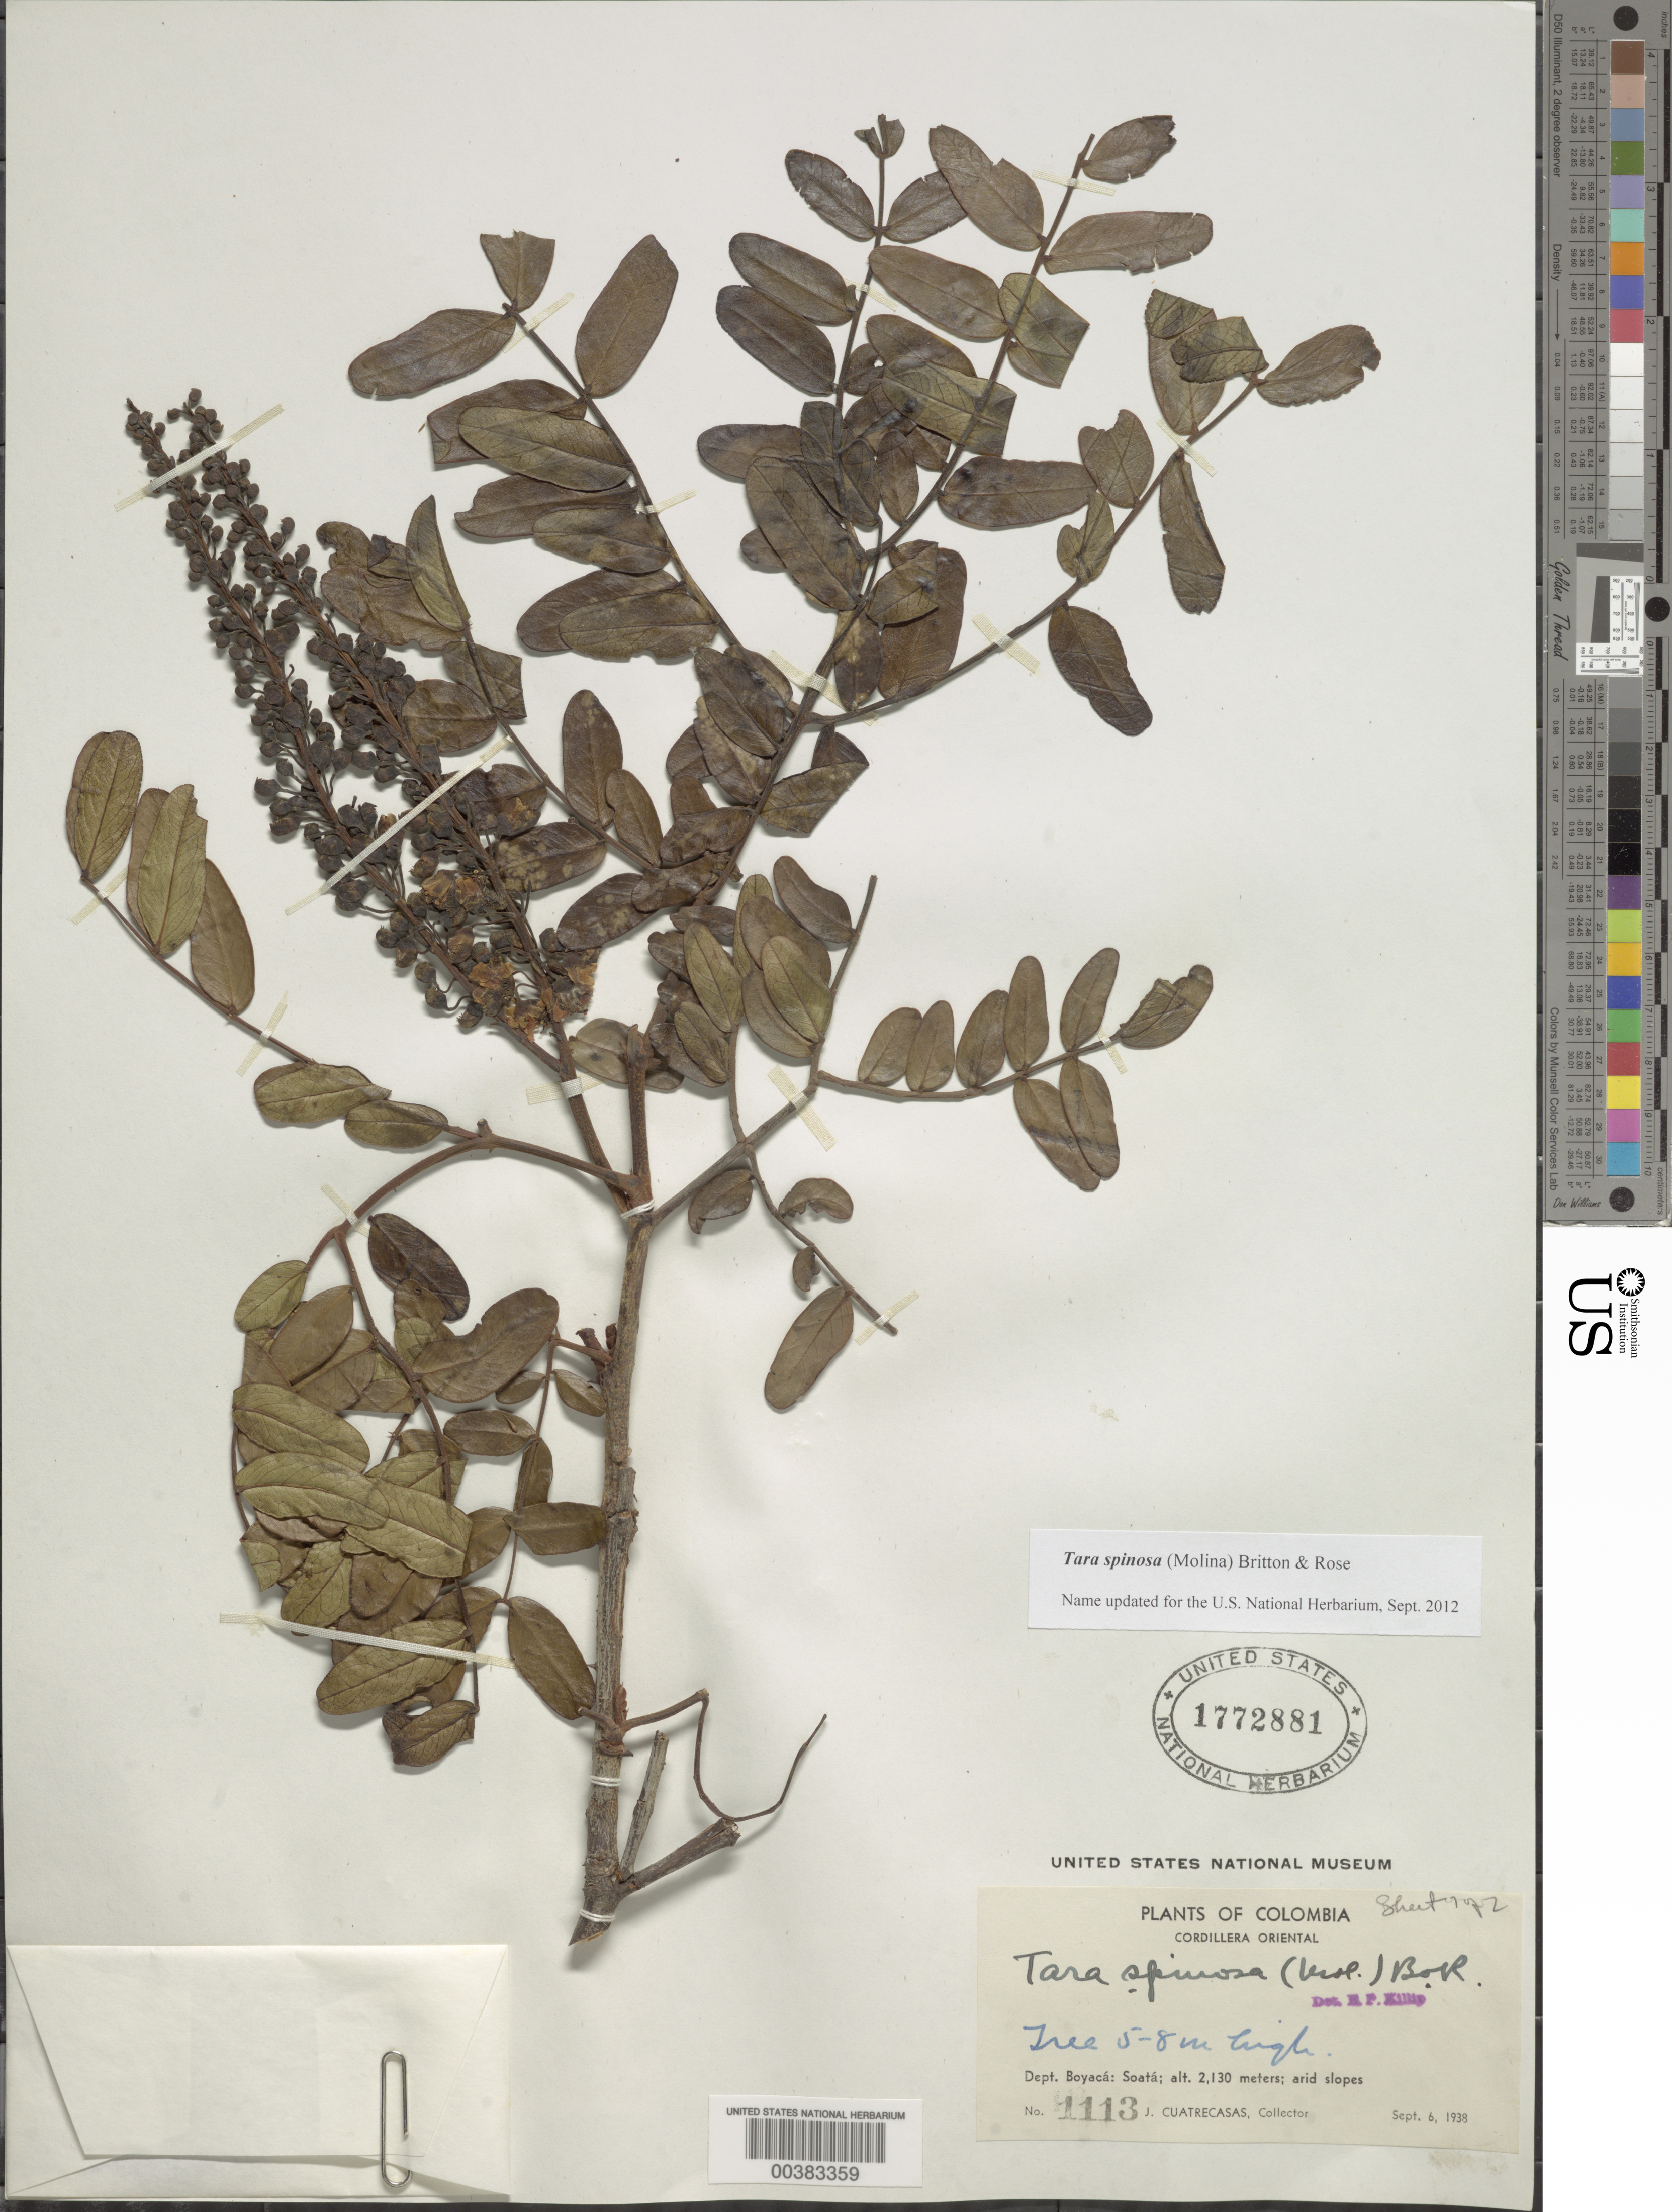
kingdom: Plantae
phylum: Tracheophyta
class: Magnoliopsida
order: Fabales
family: Fabaceae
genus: Tara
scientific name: Tara spinosa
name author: (Molina) Britton & Rose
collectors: J. Cuatrecasas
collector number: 1113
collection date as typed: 06 Sep 1938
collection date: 1938-09-06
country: Colombia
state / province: Boyacá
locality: Soata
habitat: Arid slopes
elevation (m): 2130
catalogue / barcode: US 1772881